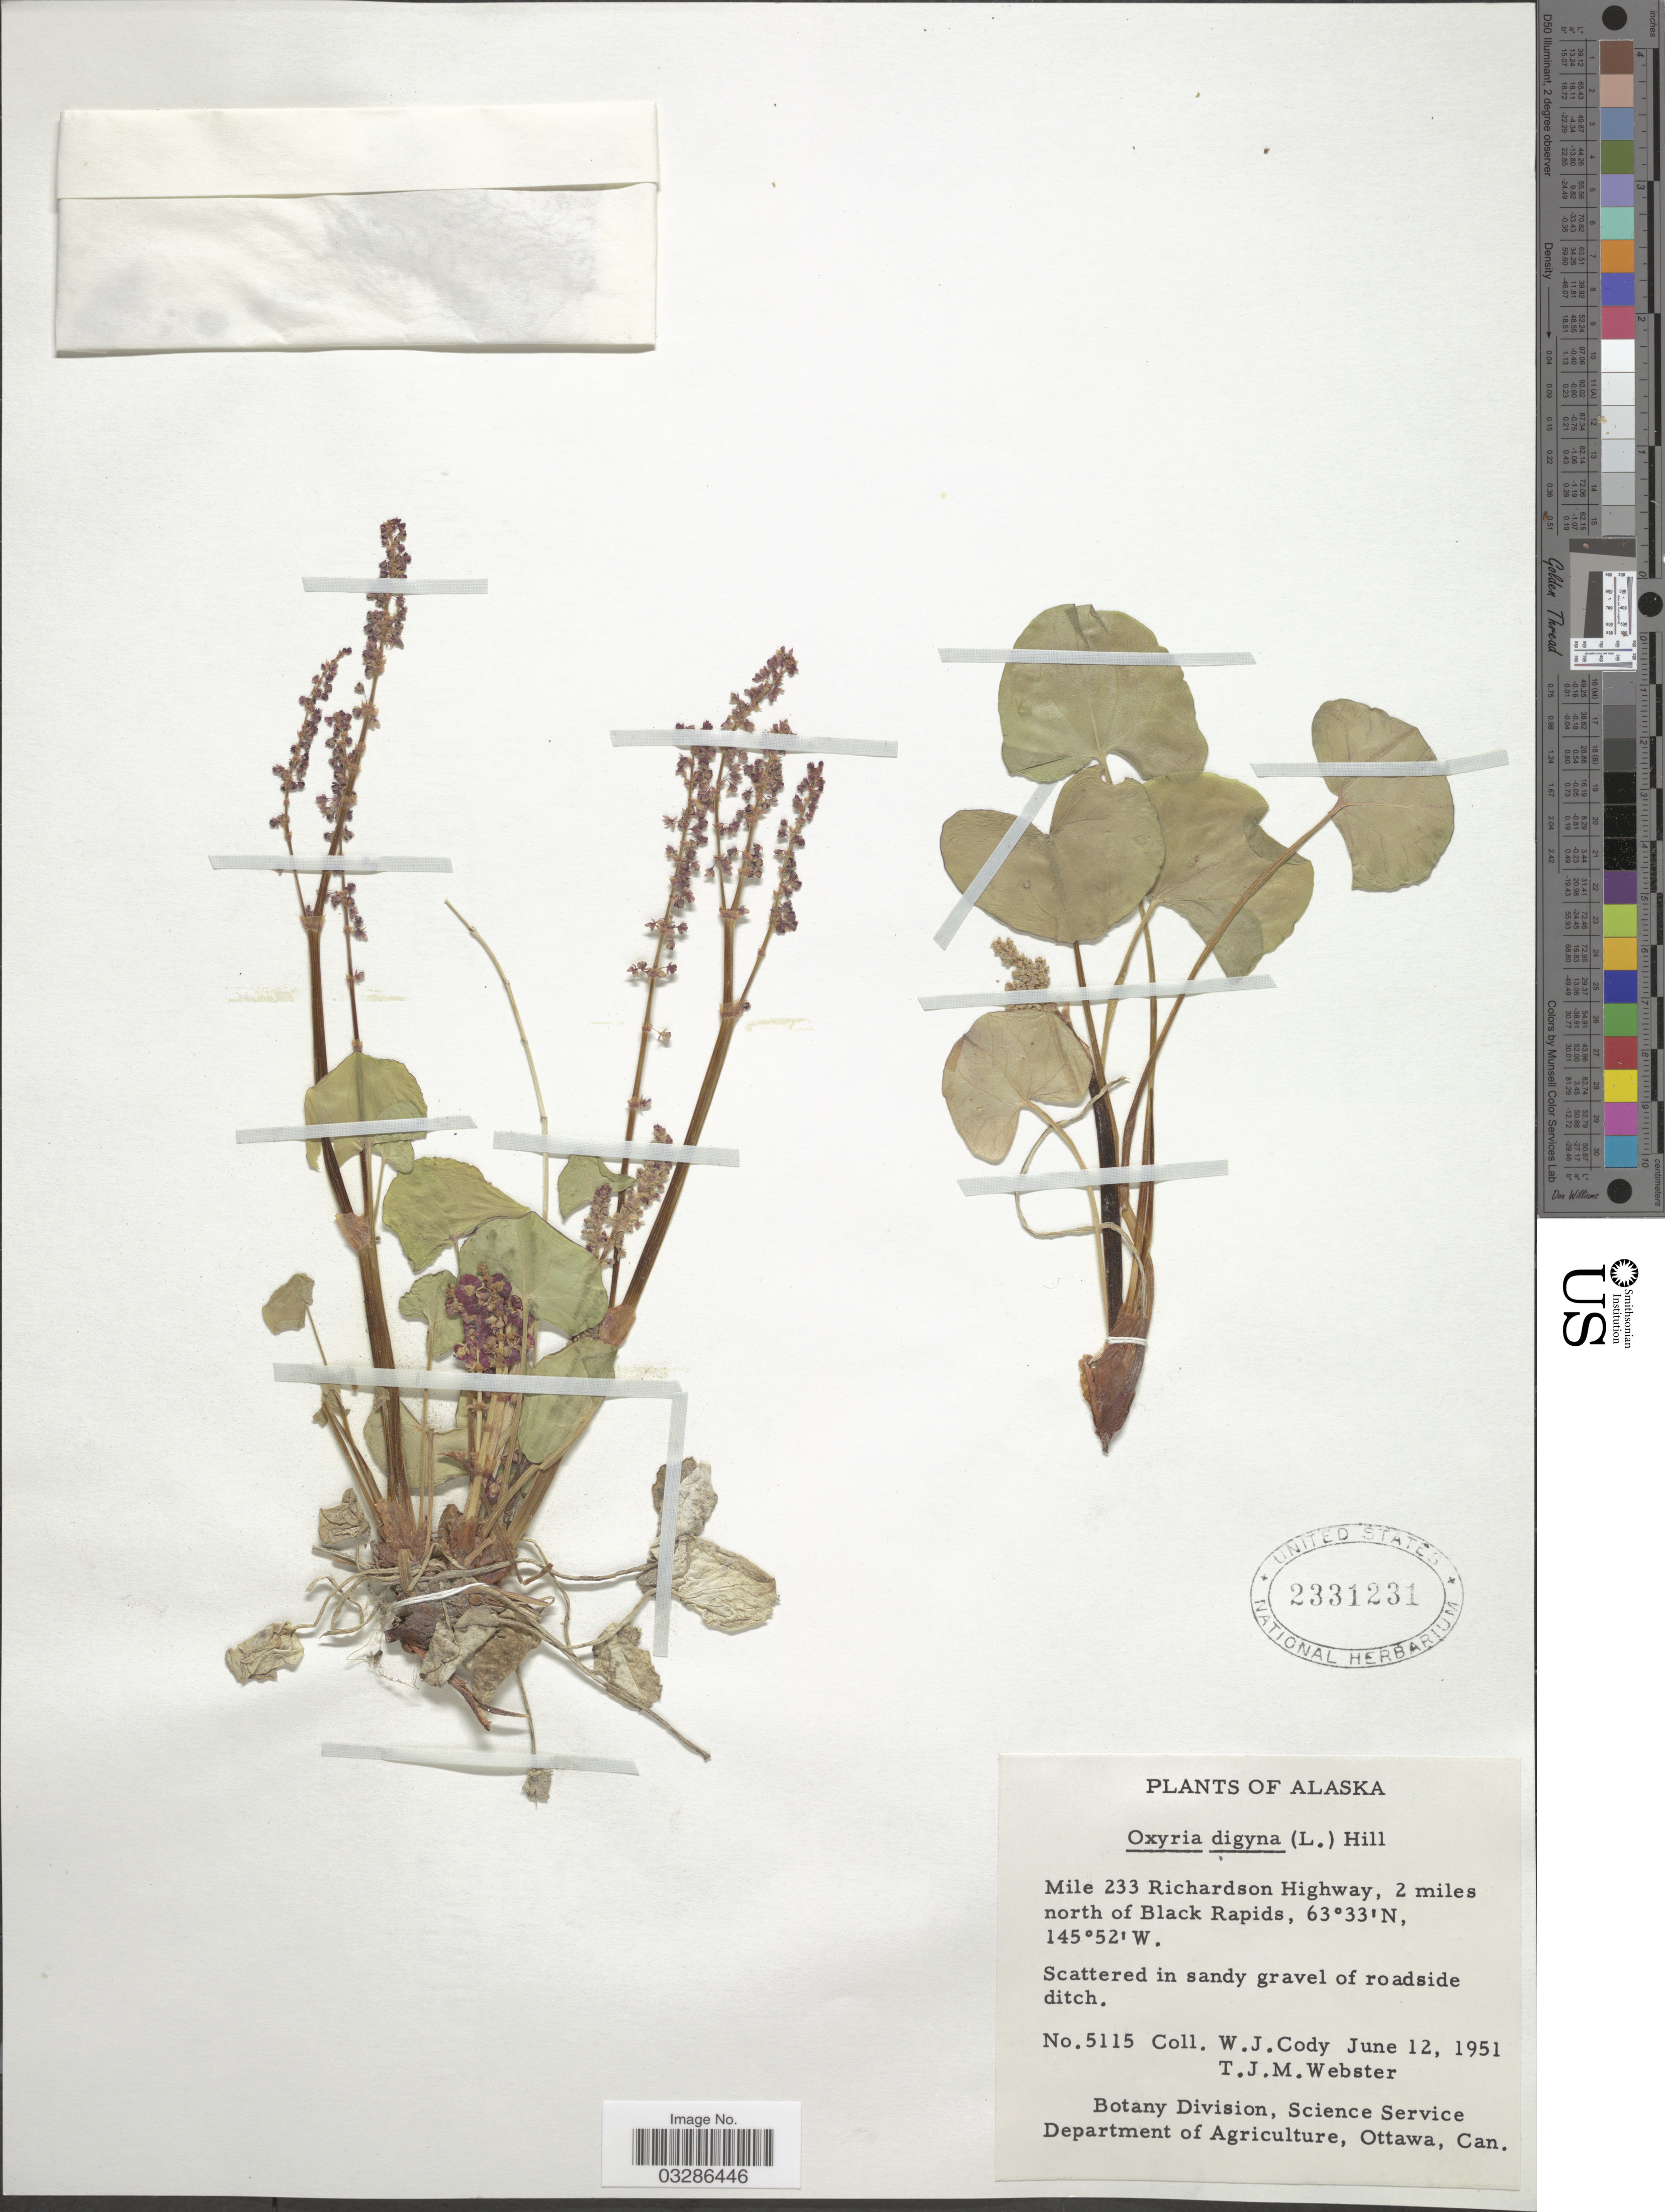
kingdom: Plantae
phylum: Tracheophyta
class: Magnoliopsida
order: Caryophyllales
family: Polygonaceae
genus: Oxyria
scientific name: Oxyria digyna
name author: (L.) Hill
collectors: W. Cody & T. J. Webster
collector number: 5115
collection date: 1951-06-12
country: United States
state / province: Alaska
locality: Mile 233 Richardson Highway, 2 miles north of Black Rapids.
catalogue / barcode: US 2331231